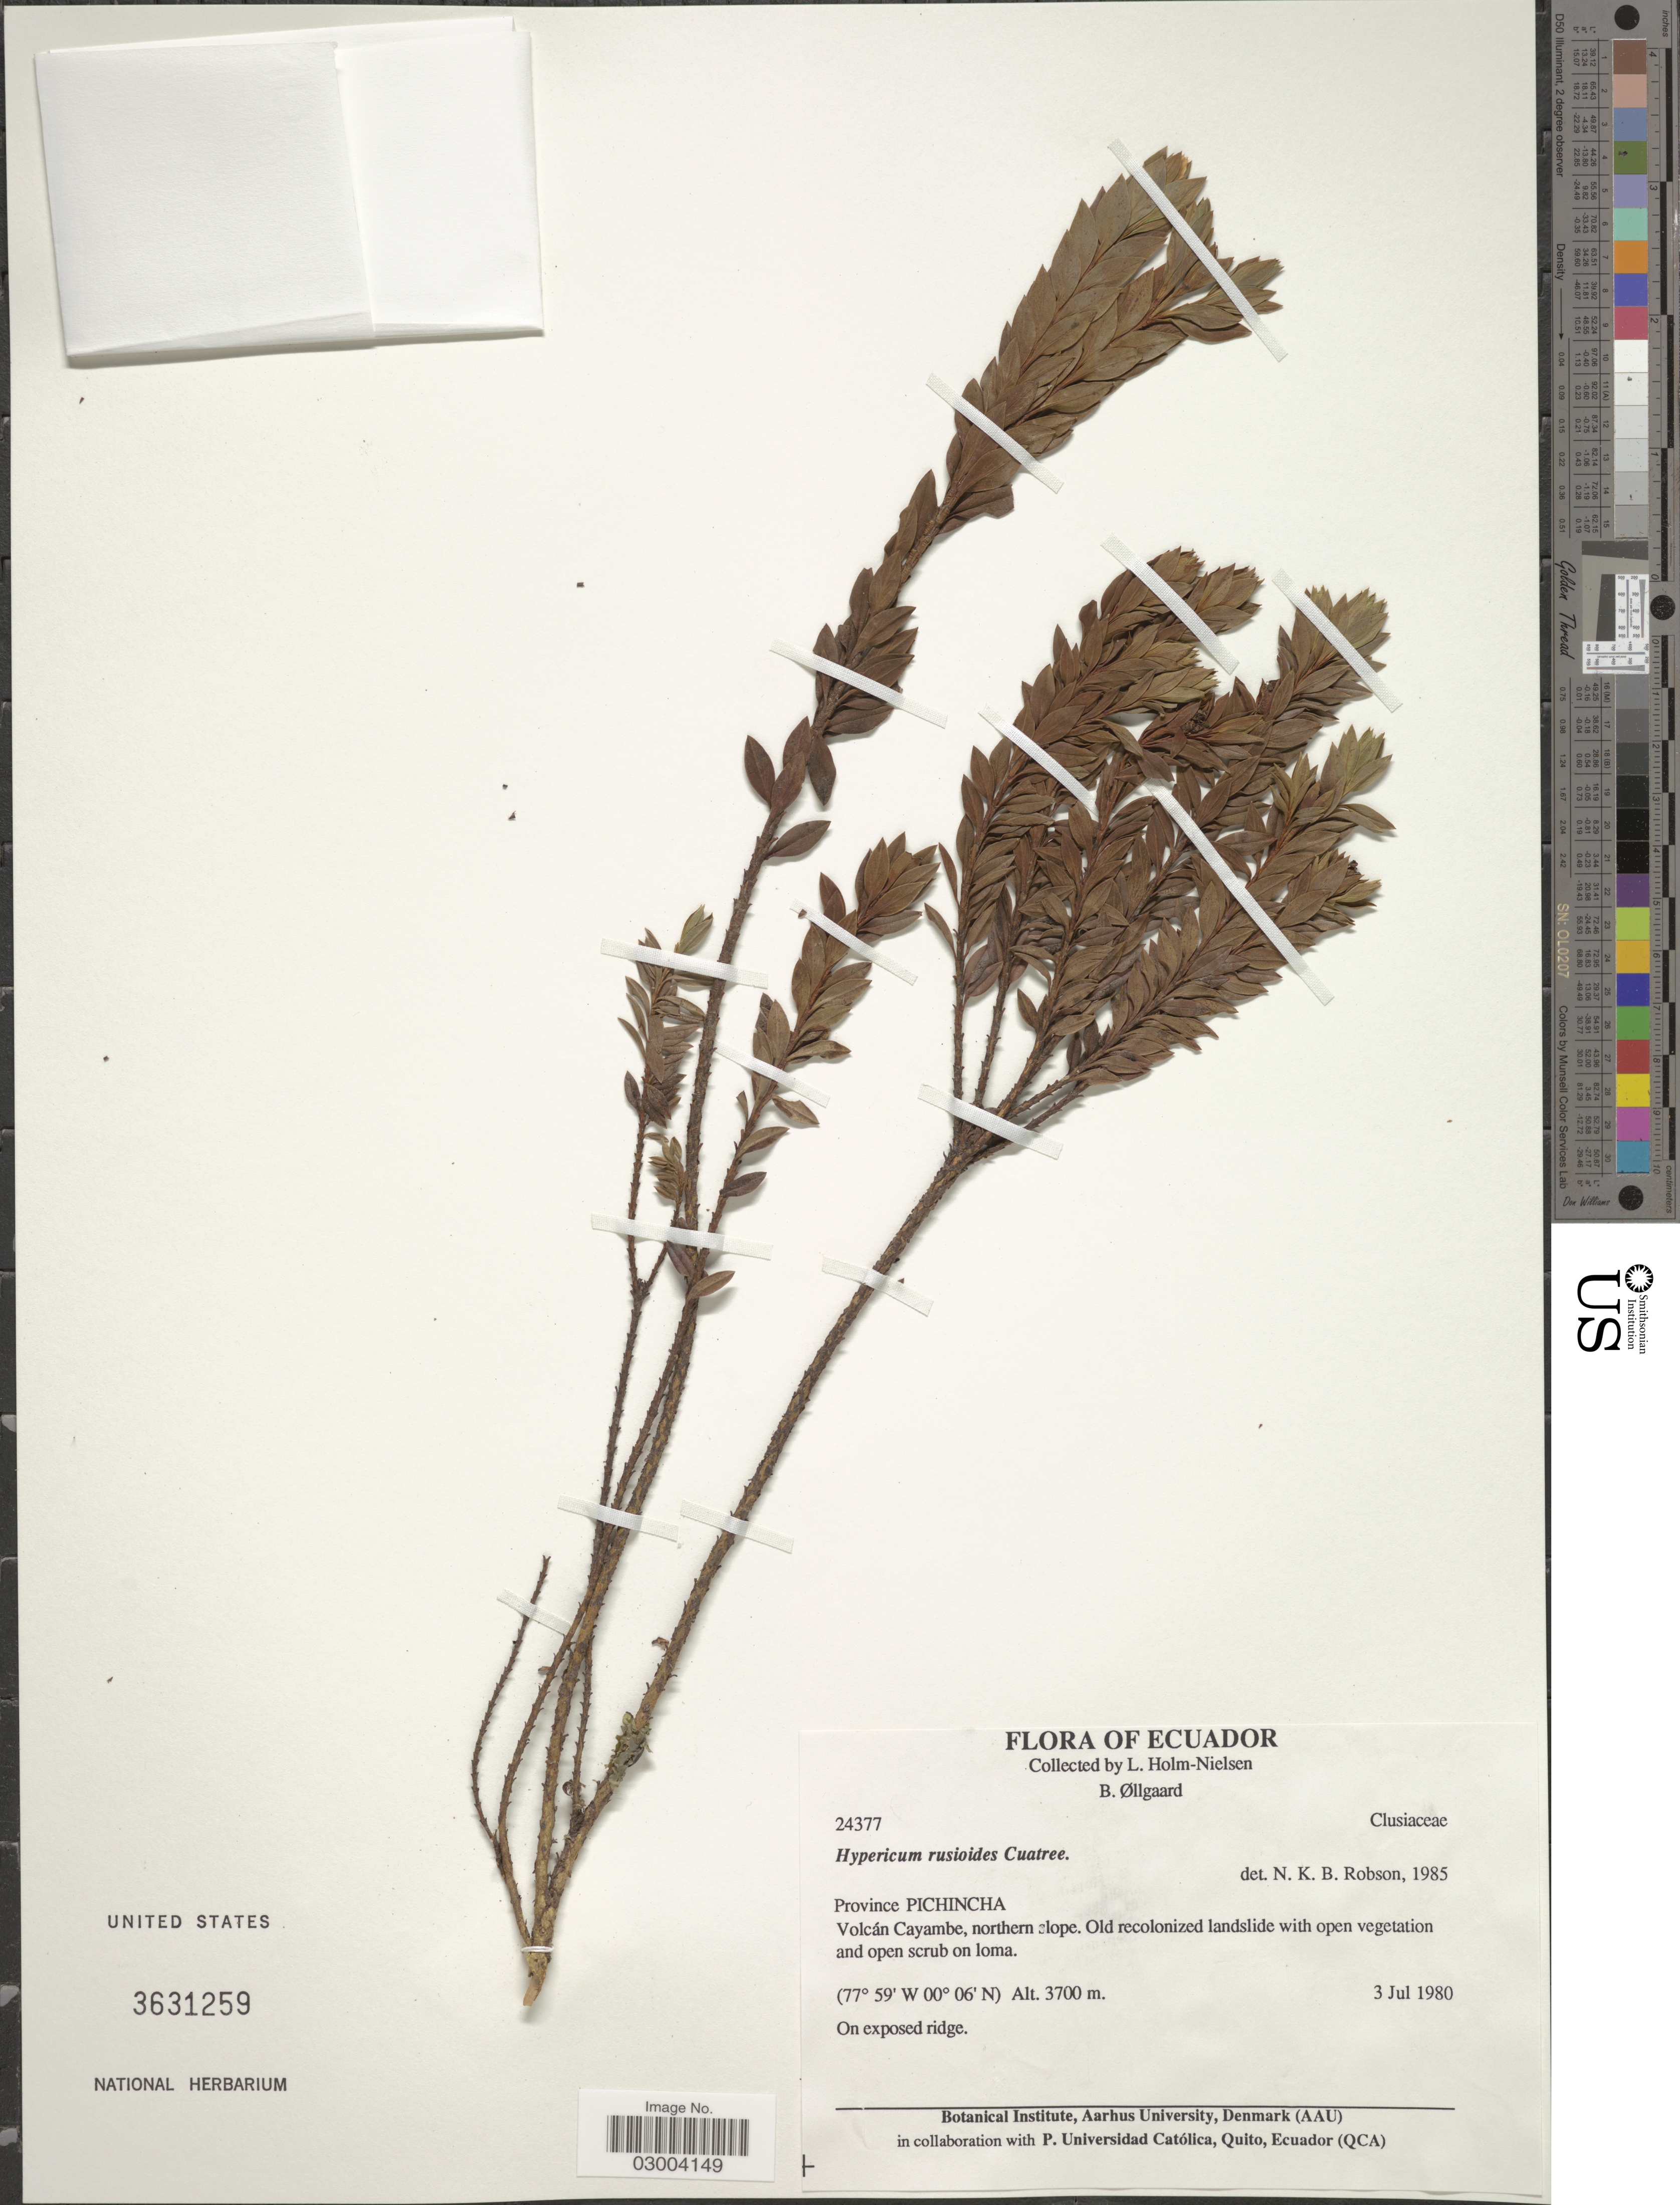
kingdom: Plantae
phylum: Tracheophyta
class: Magnoliopsida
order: Malpighiales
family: Hypericaceae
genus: Hypericum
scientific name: Hypericum ruscoides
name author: Cuatrec.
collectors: L. Holm-Nielsen & B. Øllgaard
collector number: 24377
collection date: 1980-07-03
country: Ecuador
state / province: Pichincha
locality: Volcán Cayambe, northern slope.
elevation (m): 3700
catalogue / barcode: US 3631259